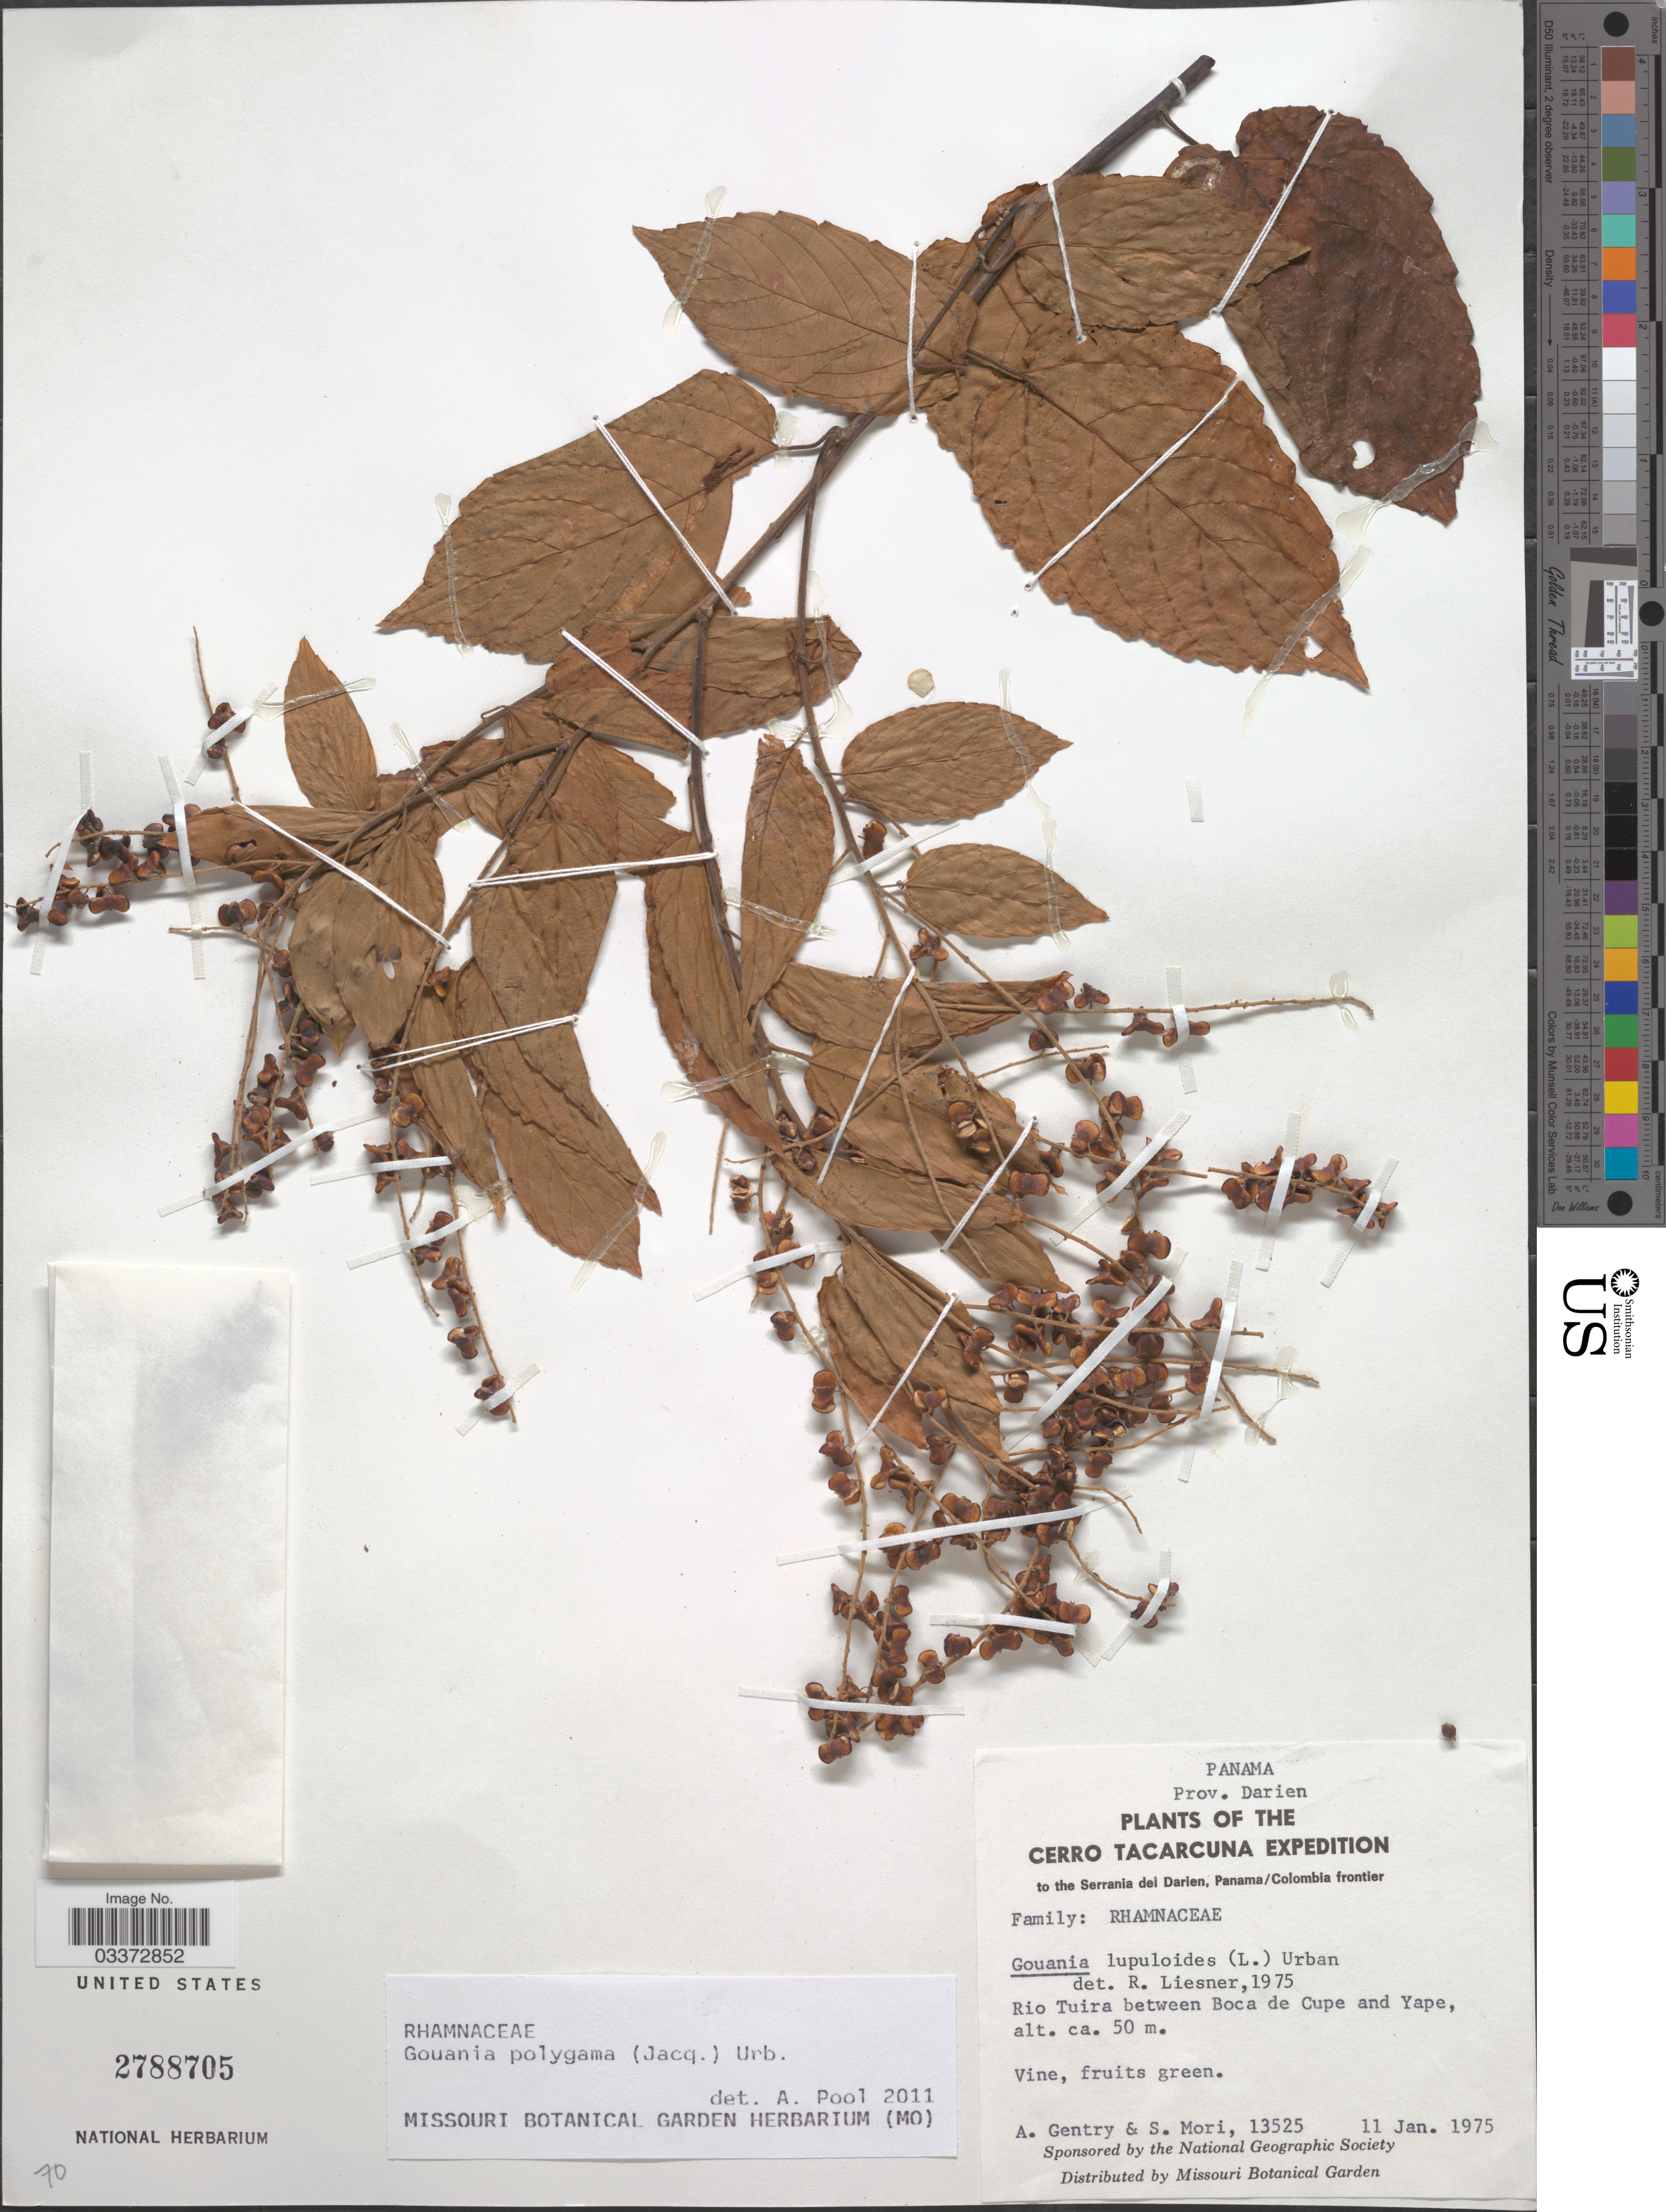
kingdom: Plantae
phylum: Tracheophyta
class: Magnoliopsida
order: Rosales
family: Rhamnaceae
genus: Gouania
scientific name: Gouania polygama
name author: (Jacq.) Urb.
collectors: A. H. Gentry & S. Mori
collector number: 13525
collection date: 1975-01-11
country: Panama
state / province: Darién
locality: Cerro Tacarcuna. Rio Tuira between Boca de Cupe and Yape.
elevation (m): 50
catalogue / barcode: US 2788705